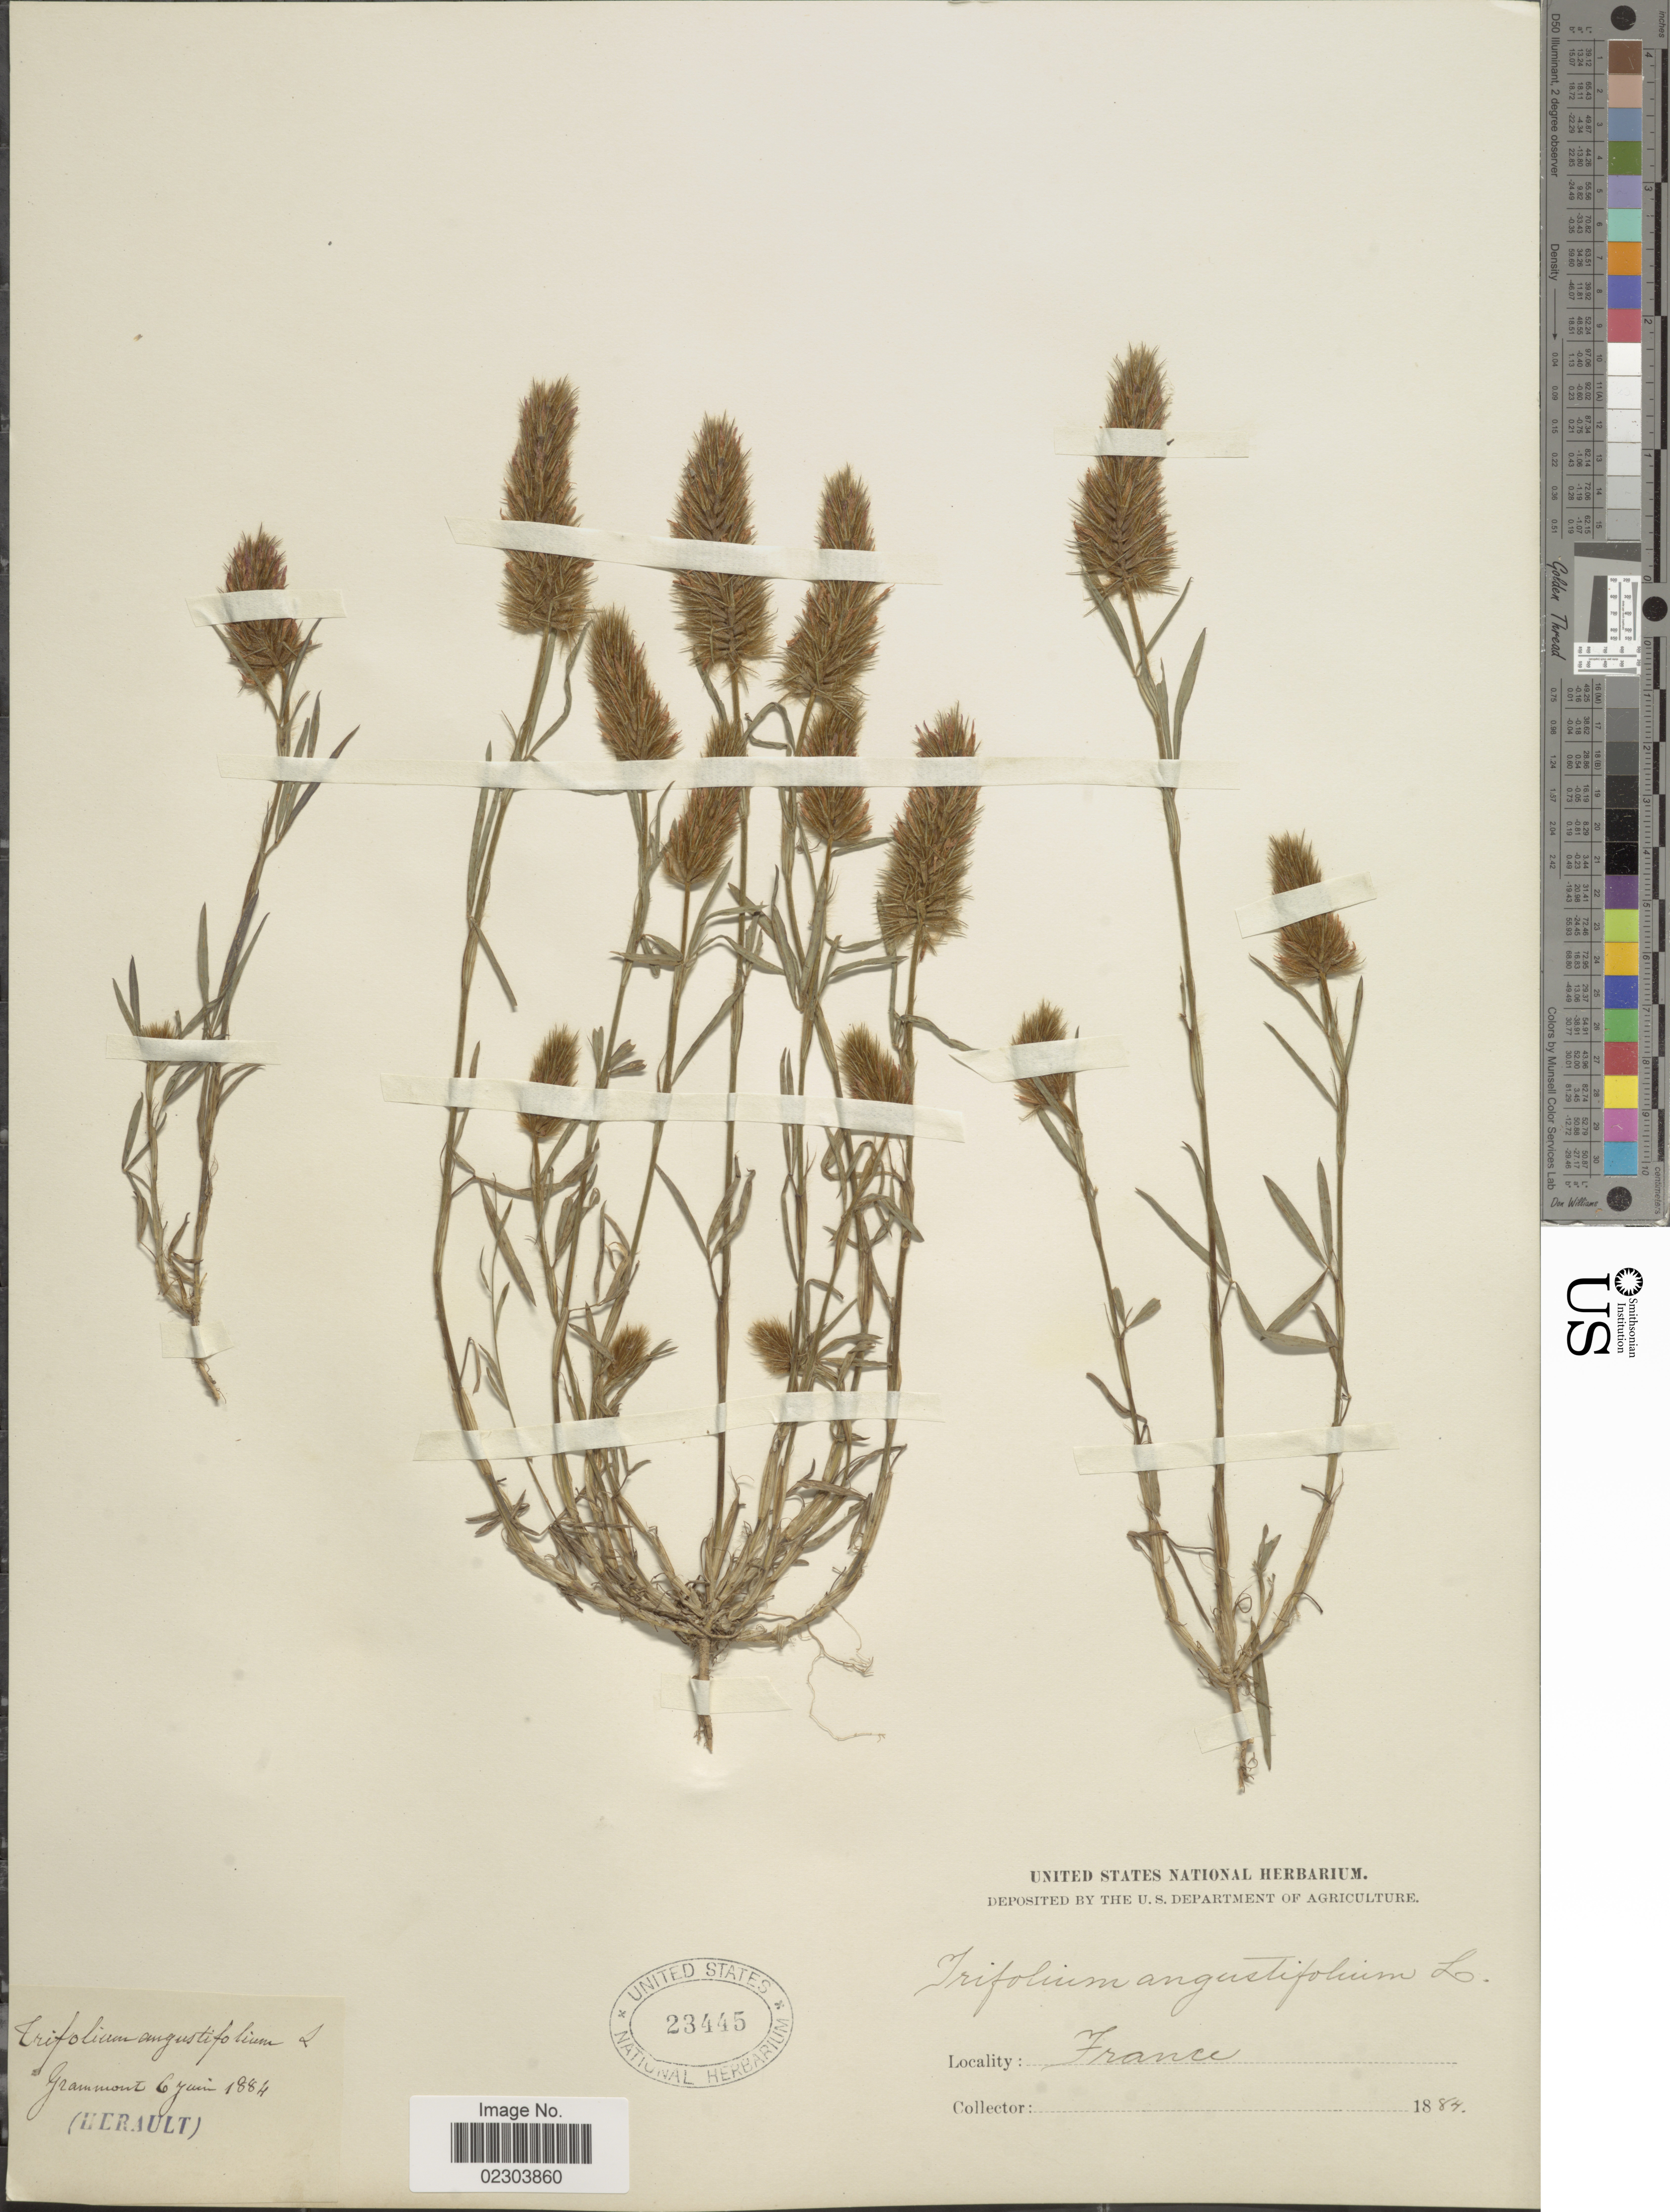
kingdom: Plantae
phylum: Tracheophyta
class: Magnoliopsida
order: Fabales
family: Fabaceae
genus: Trifolium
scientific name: Trifolium angustifolium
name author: L.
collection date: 1884-06-06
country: France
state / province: Occitanie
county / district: Hérault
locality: Grammount [interpreted]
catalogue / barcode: US 23445